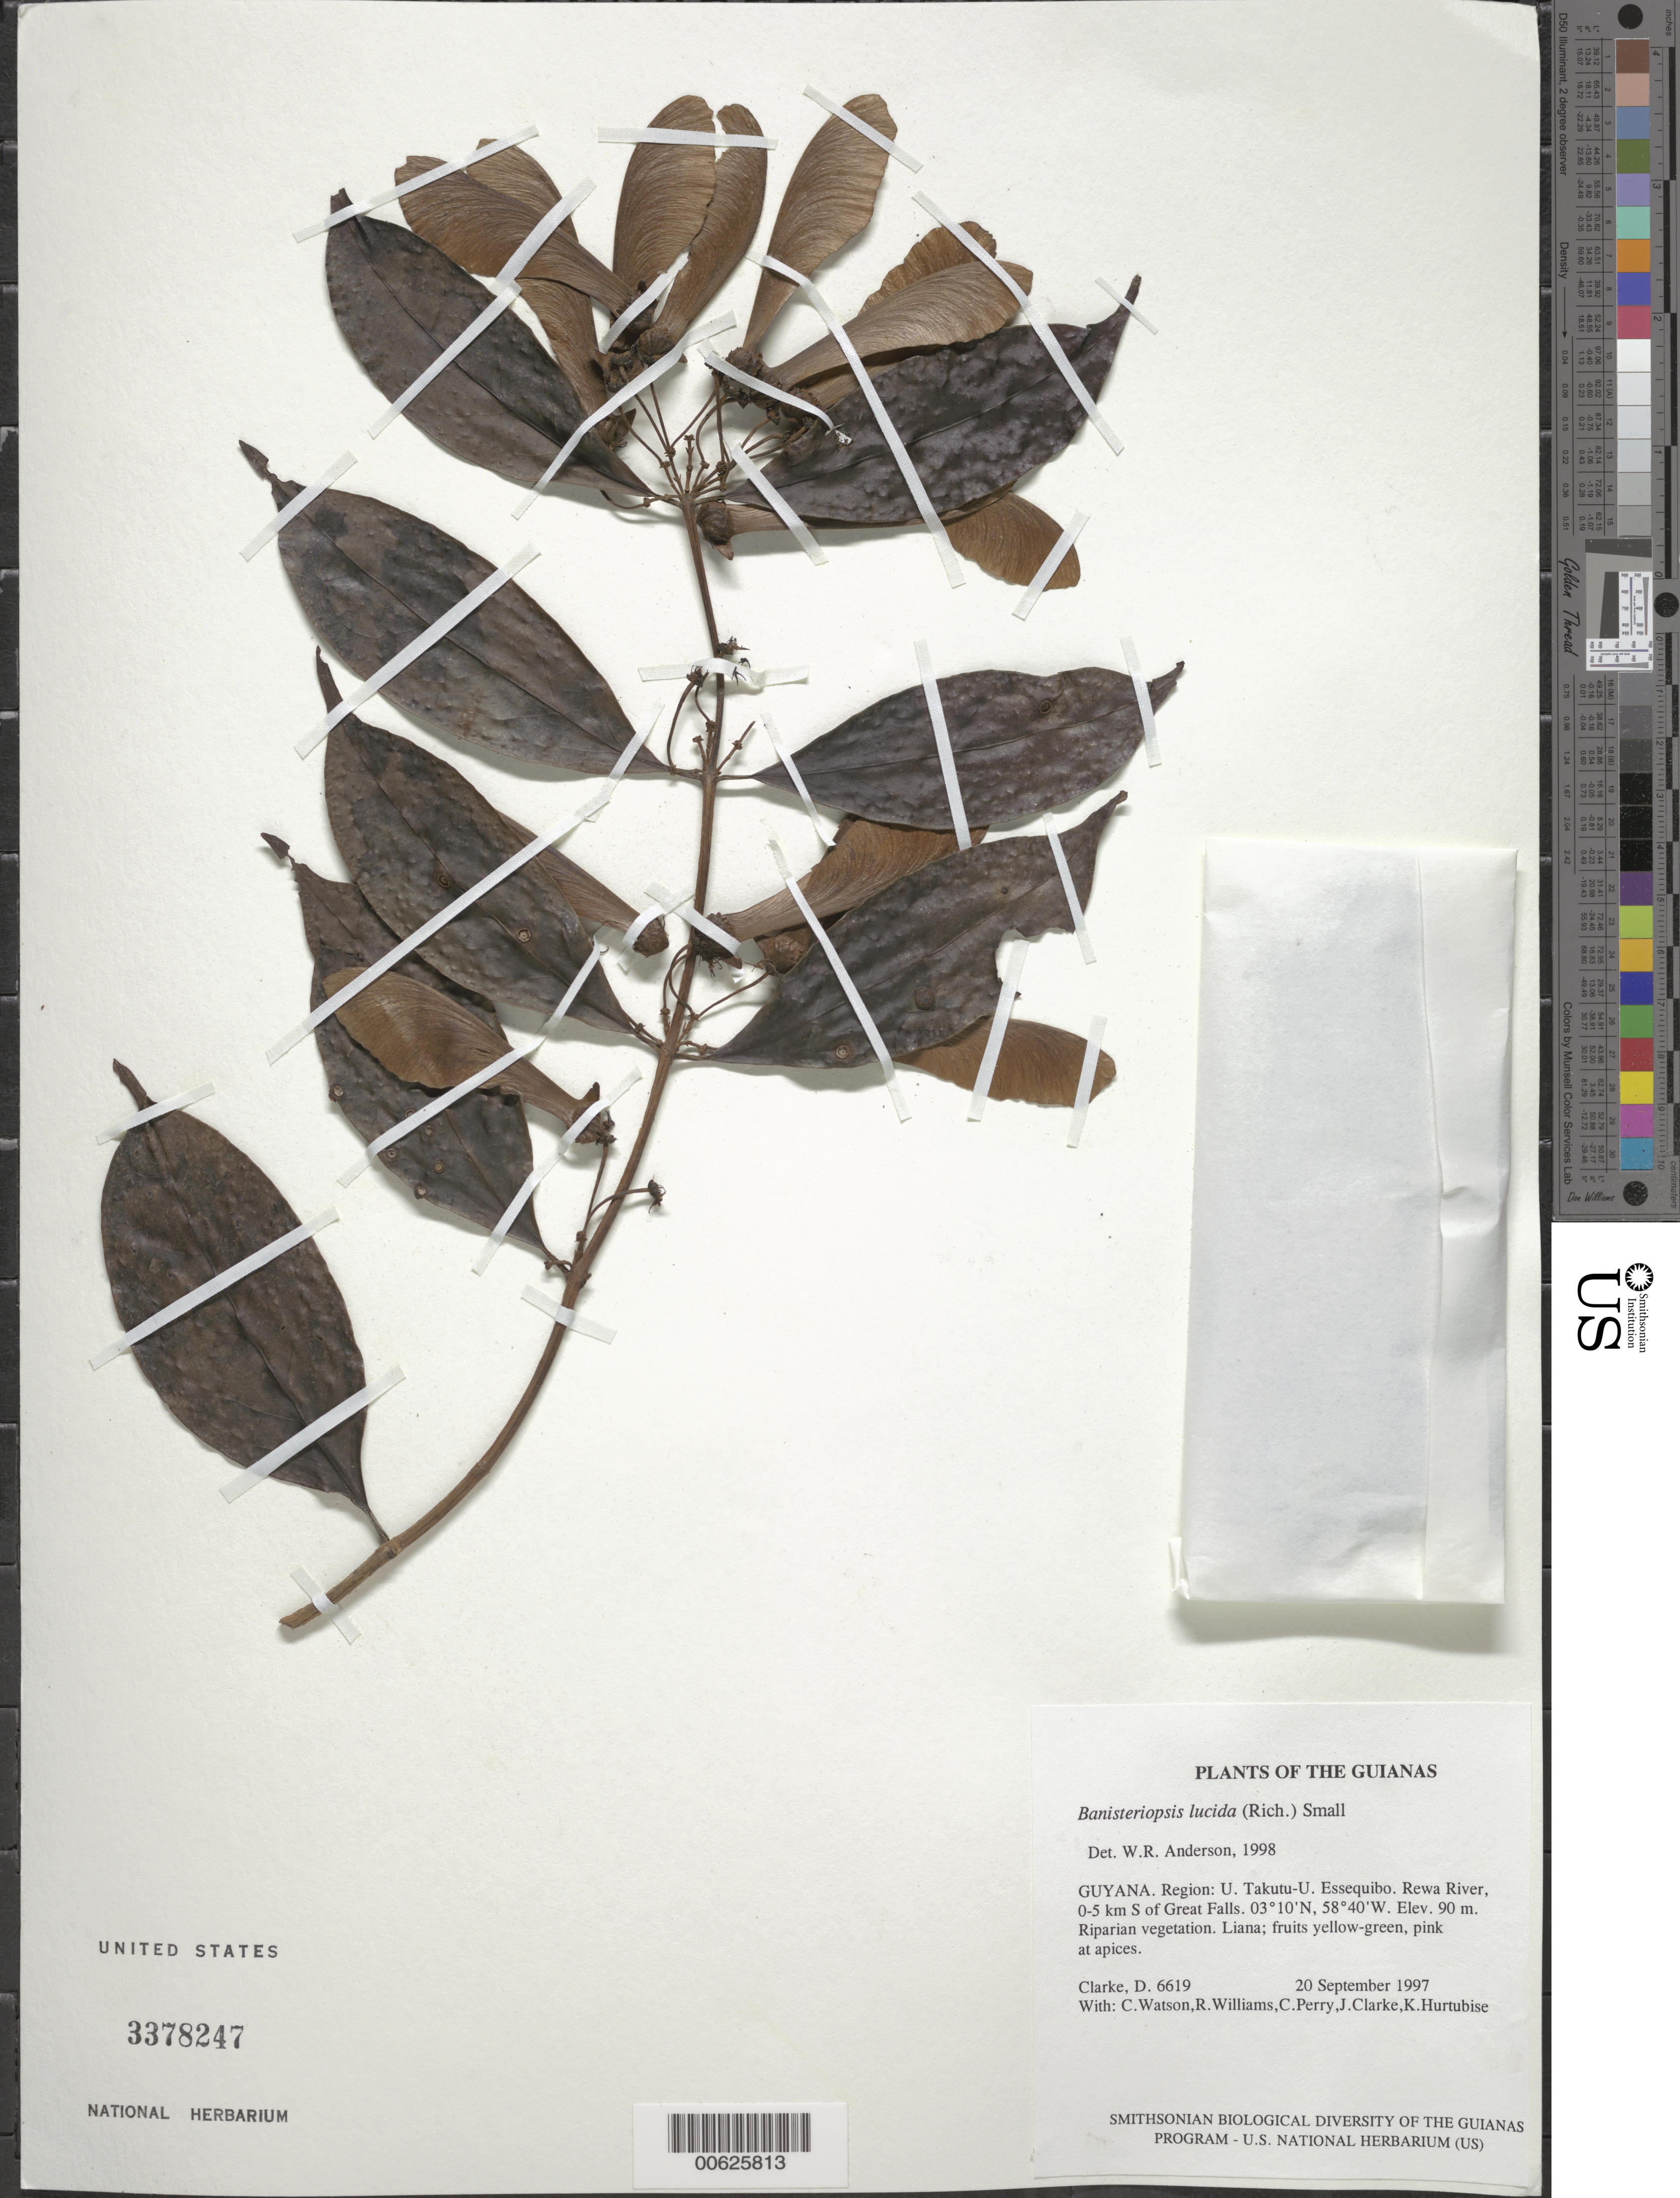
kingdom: Plantae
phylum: Tracheophyta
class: Magnoliopsida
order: Malpighiales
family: Malpighiaceae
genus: Banisteriopsis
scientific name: Banisteriopsis lucida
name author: (Rich.) Small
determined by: Anderson, W. R., (MICH), University of Michigan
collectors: H. D. Clarke, C. Watson, R. Williams, C. Perry, J. Clarke & K. Hurtubise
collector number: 6619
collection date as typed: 20 September 1997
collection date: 1997-09-20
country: Guyana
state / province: U. Takutu-U. Essequibo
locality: Rewa River, 0-5 km S of Great Falls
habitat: Riparian vegetation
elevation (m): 90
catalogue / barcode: US 3378247